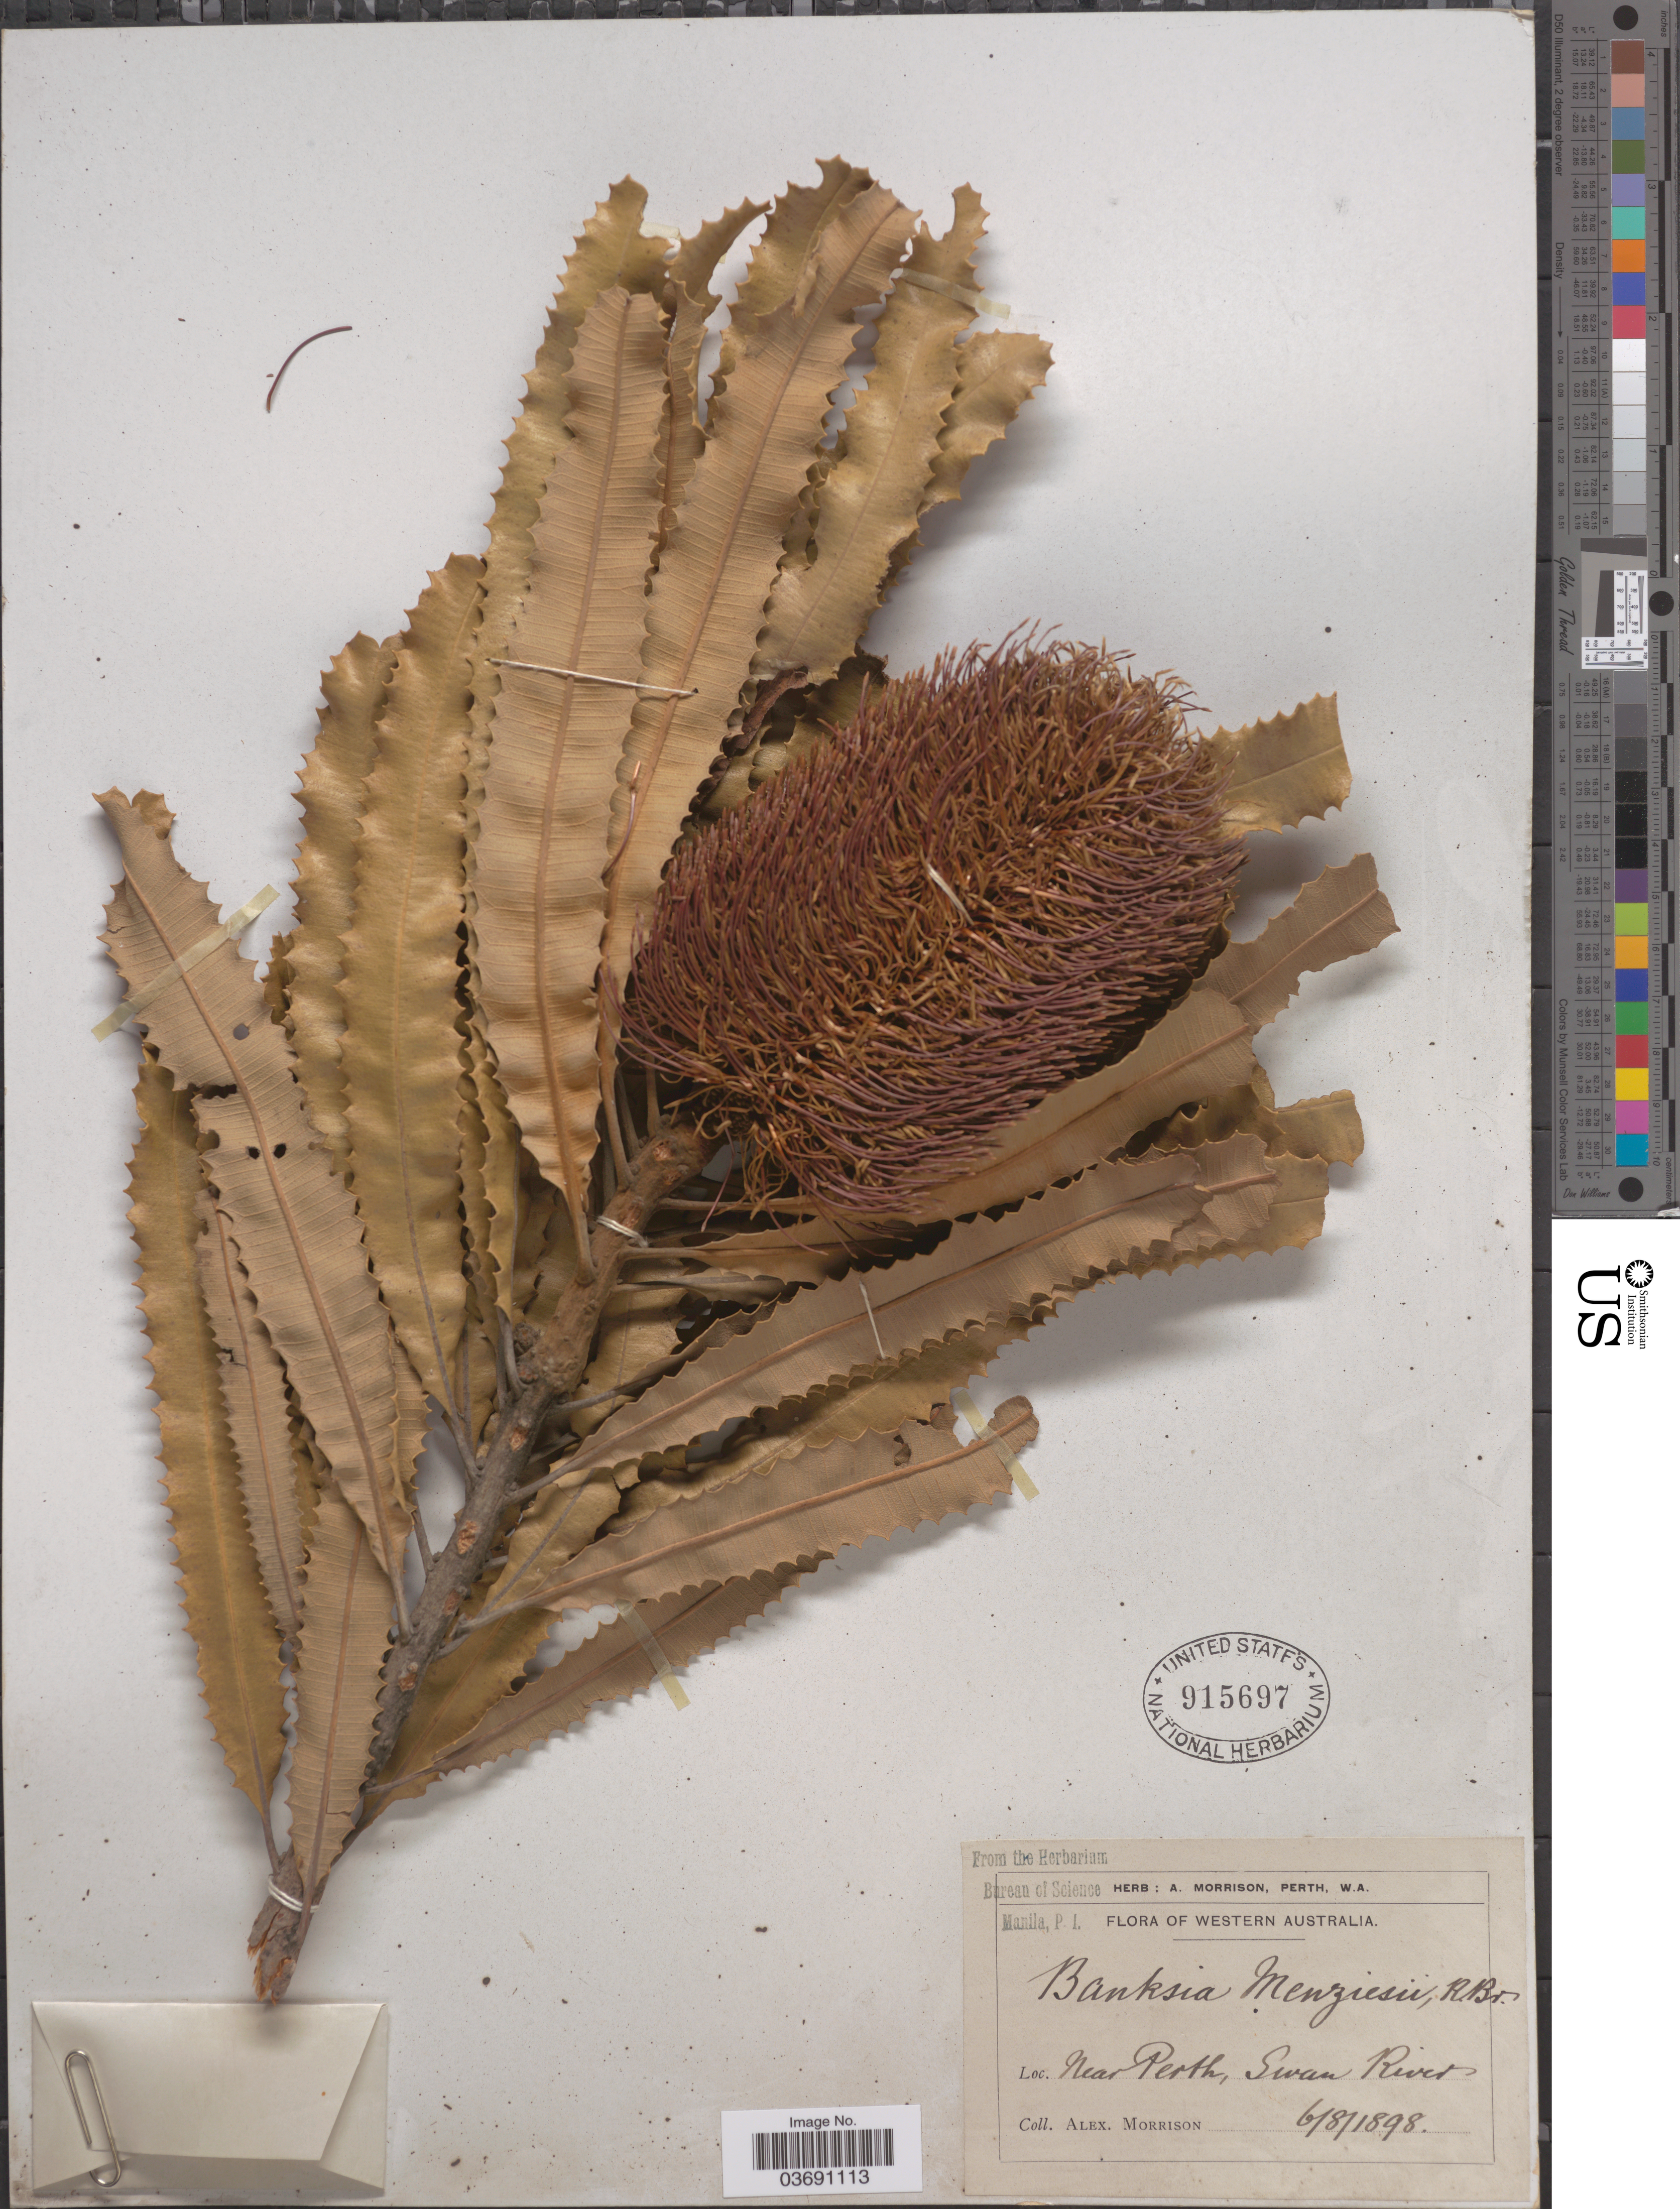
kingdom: Plantae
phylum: Tracheophyta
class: Magnoliopsida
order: Proteales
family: Proteaceae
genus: Banksia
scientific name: Banksia menziesii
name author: R. Br.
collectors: A. Morrison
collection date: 1898-08-06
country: Australia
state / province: Western Australia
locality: Near Perth, Swan River.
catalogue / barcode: US 915697